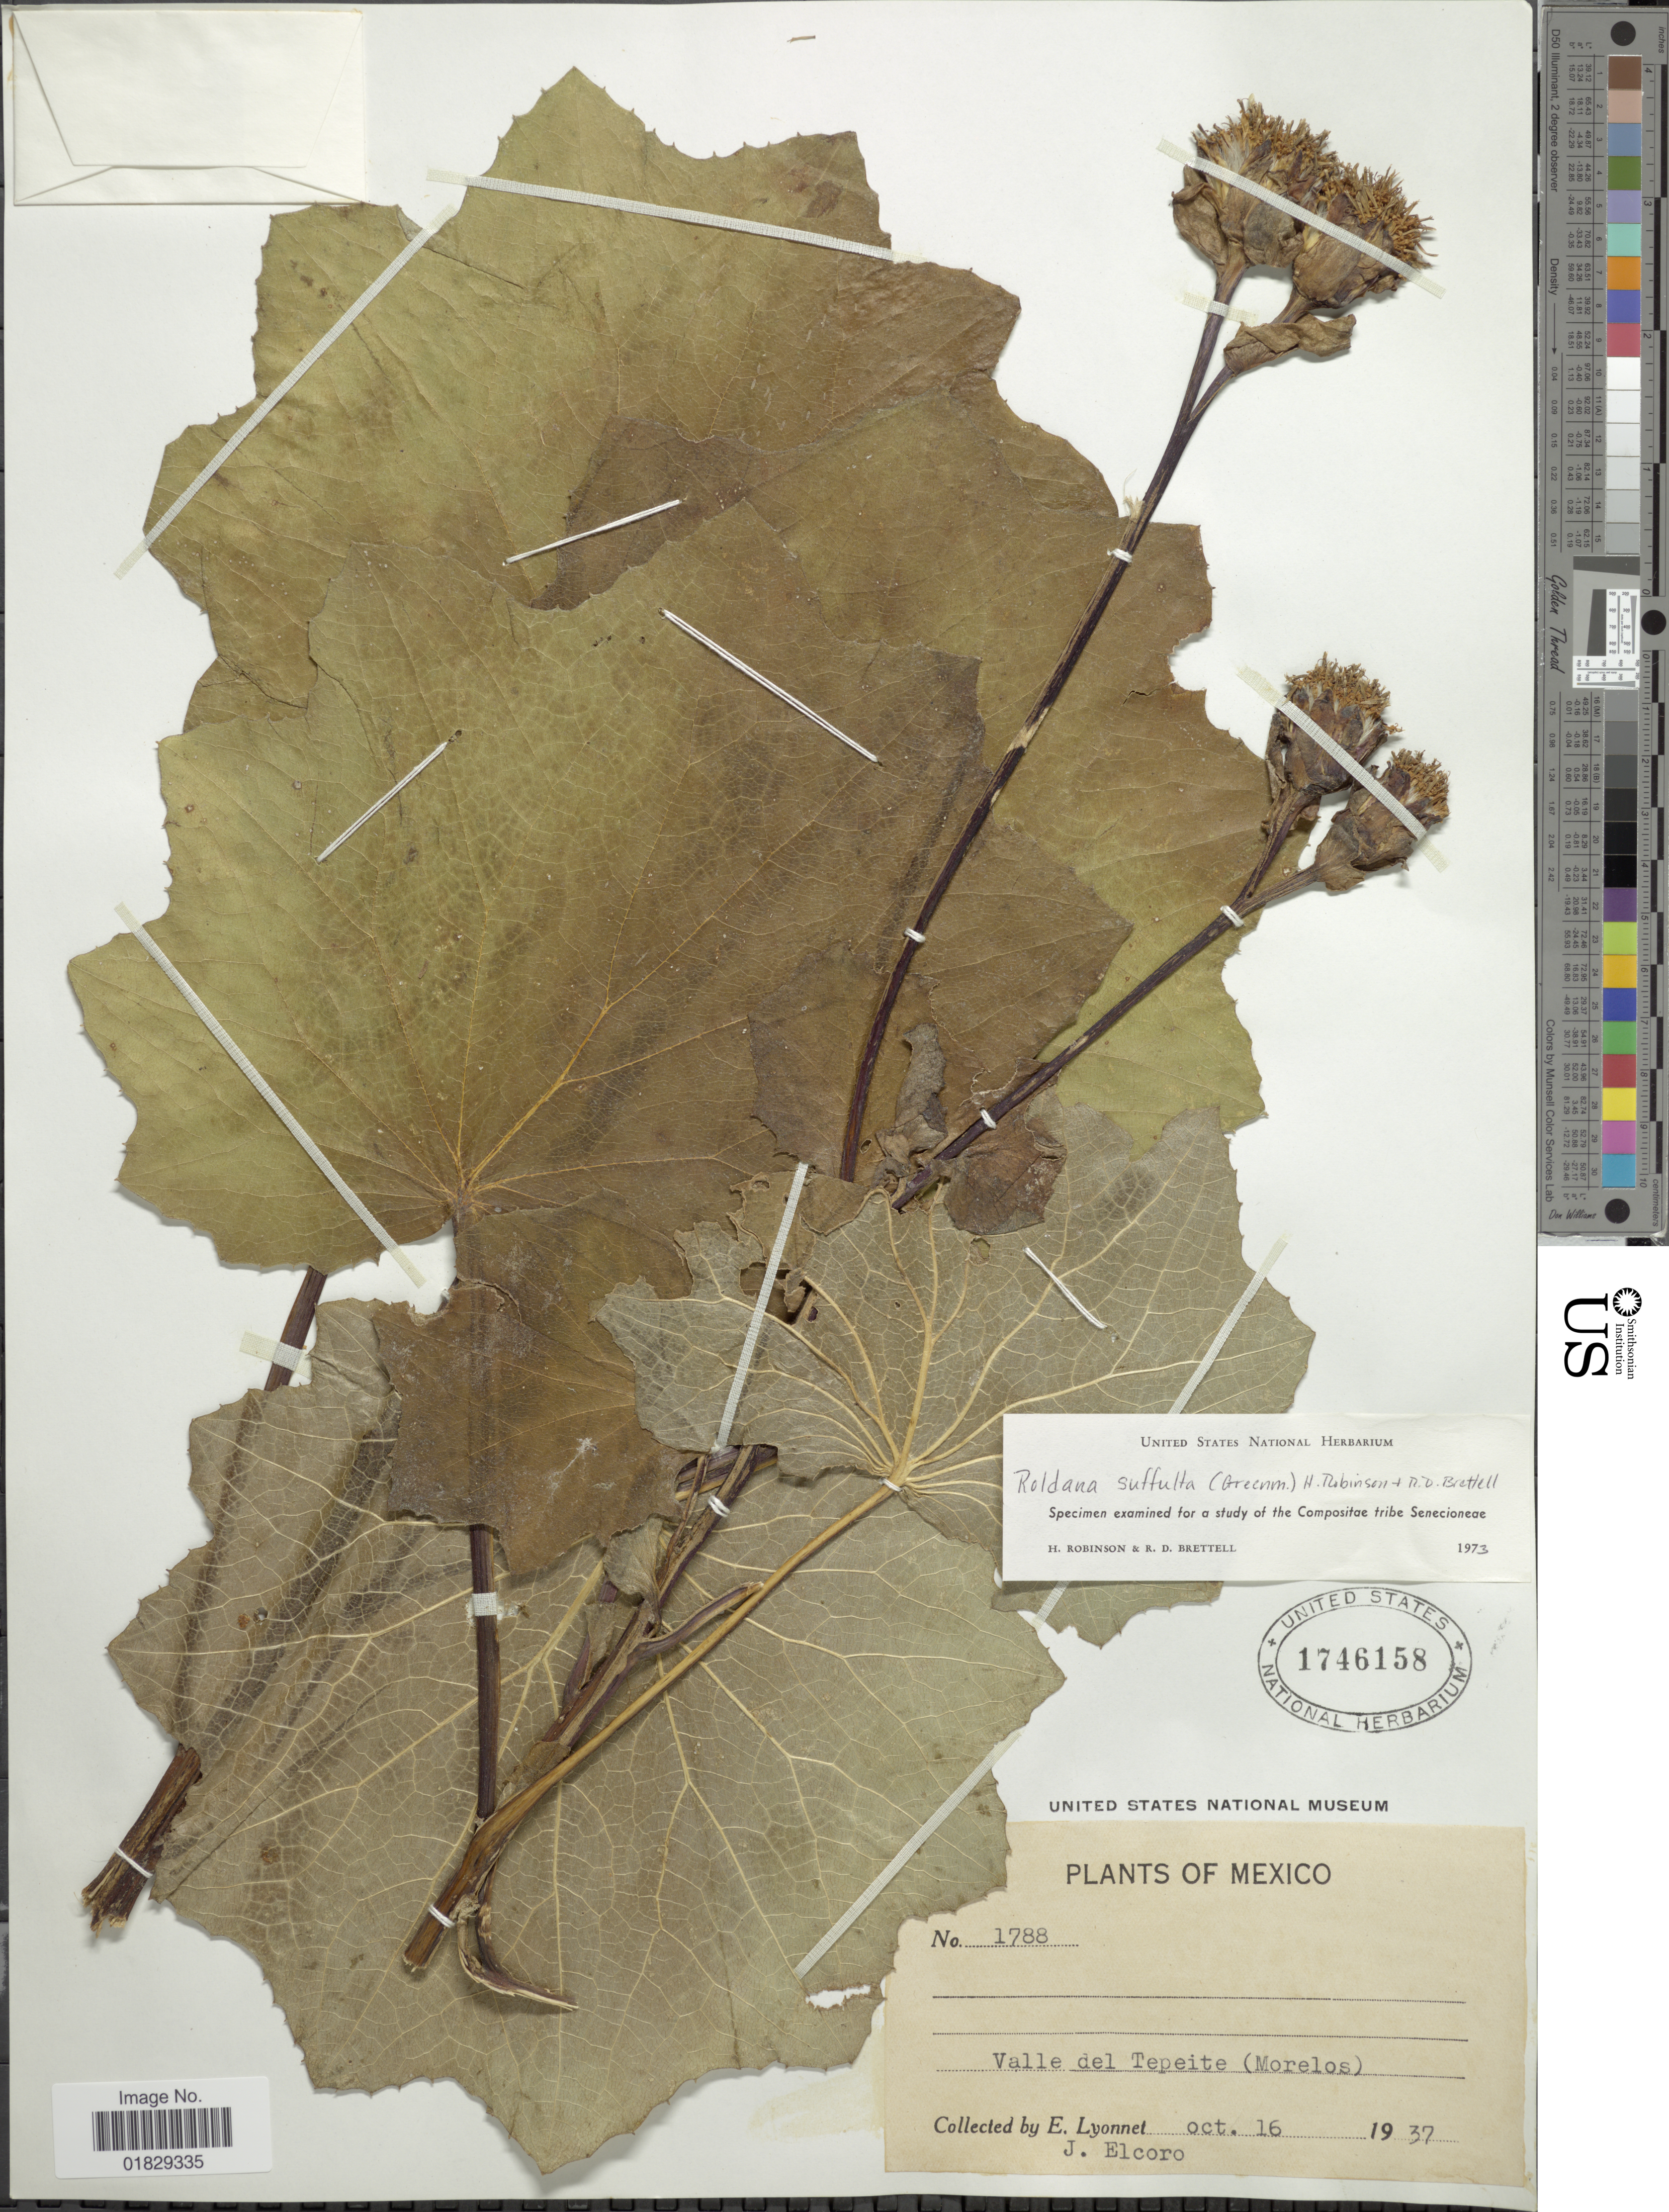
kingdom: Plantae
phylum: Tracheophyta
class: Magnoliopsida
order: Asterales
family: Asteraceae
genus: Roldana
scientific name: Roldana suffulta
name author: (Greenm.) H. Rob. & Brettell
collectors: E. Lyonnet & J. Elcoro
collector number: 1788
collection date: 1937-10-16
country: Mexico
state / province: Morelos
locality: Valle del Tepeite (Morelos)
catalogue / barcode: US 1746158